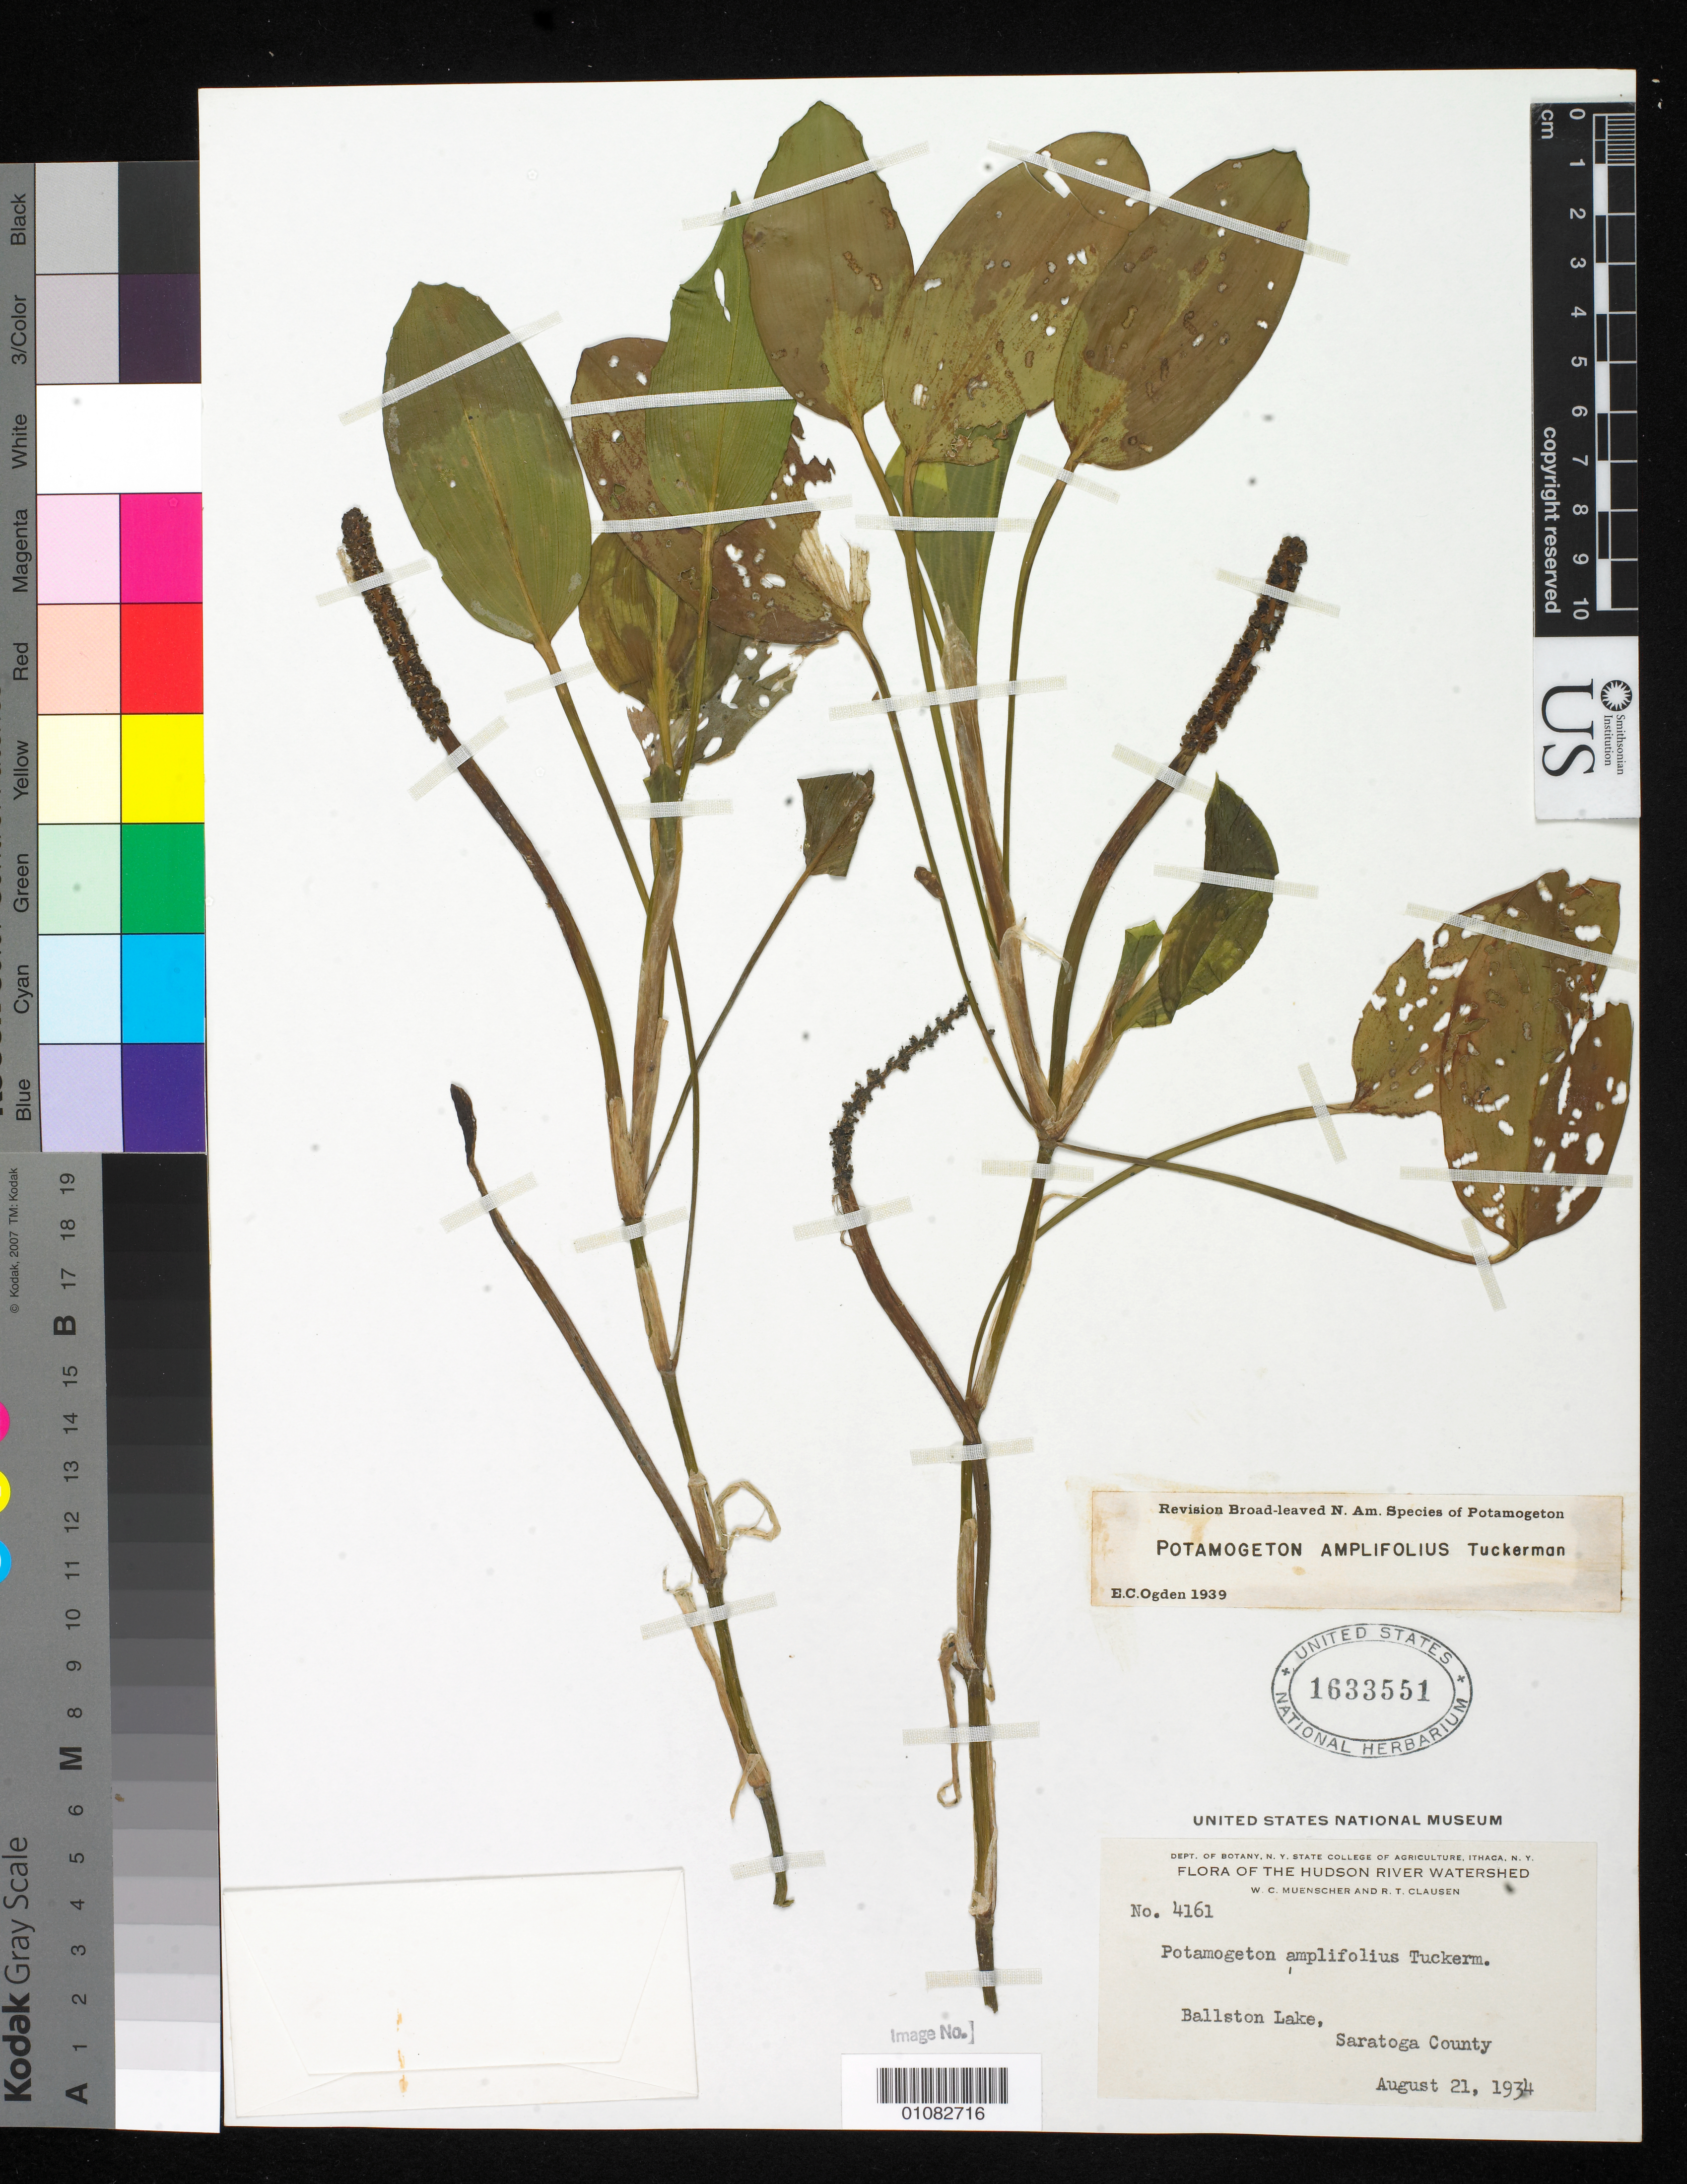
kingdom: Plantae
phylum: Tracheophyta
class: Liliopsida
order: Alismatales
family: Potamogetonaceae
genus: Potamogeton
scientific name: Potamogeton amplifolius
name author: Tuckerm.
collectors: W. Muenscher & R. T. Clausen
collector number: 4161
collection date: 1934-08-21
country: United States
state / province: New York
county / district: Saratoga County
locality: Hudson River watershed, Ballston Lake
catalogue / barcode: US 1633551